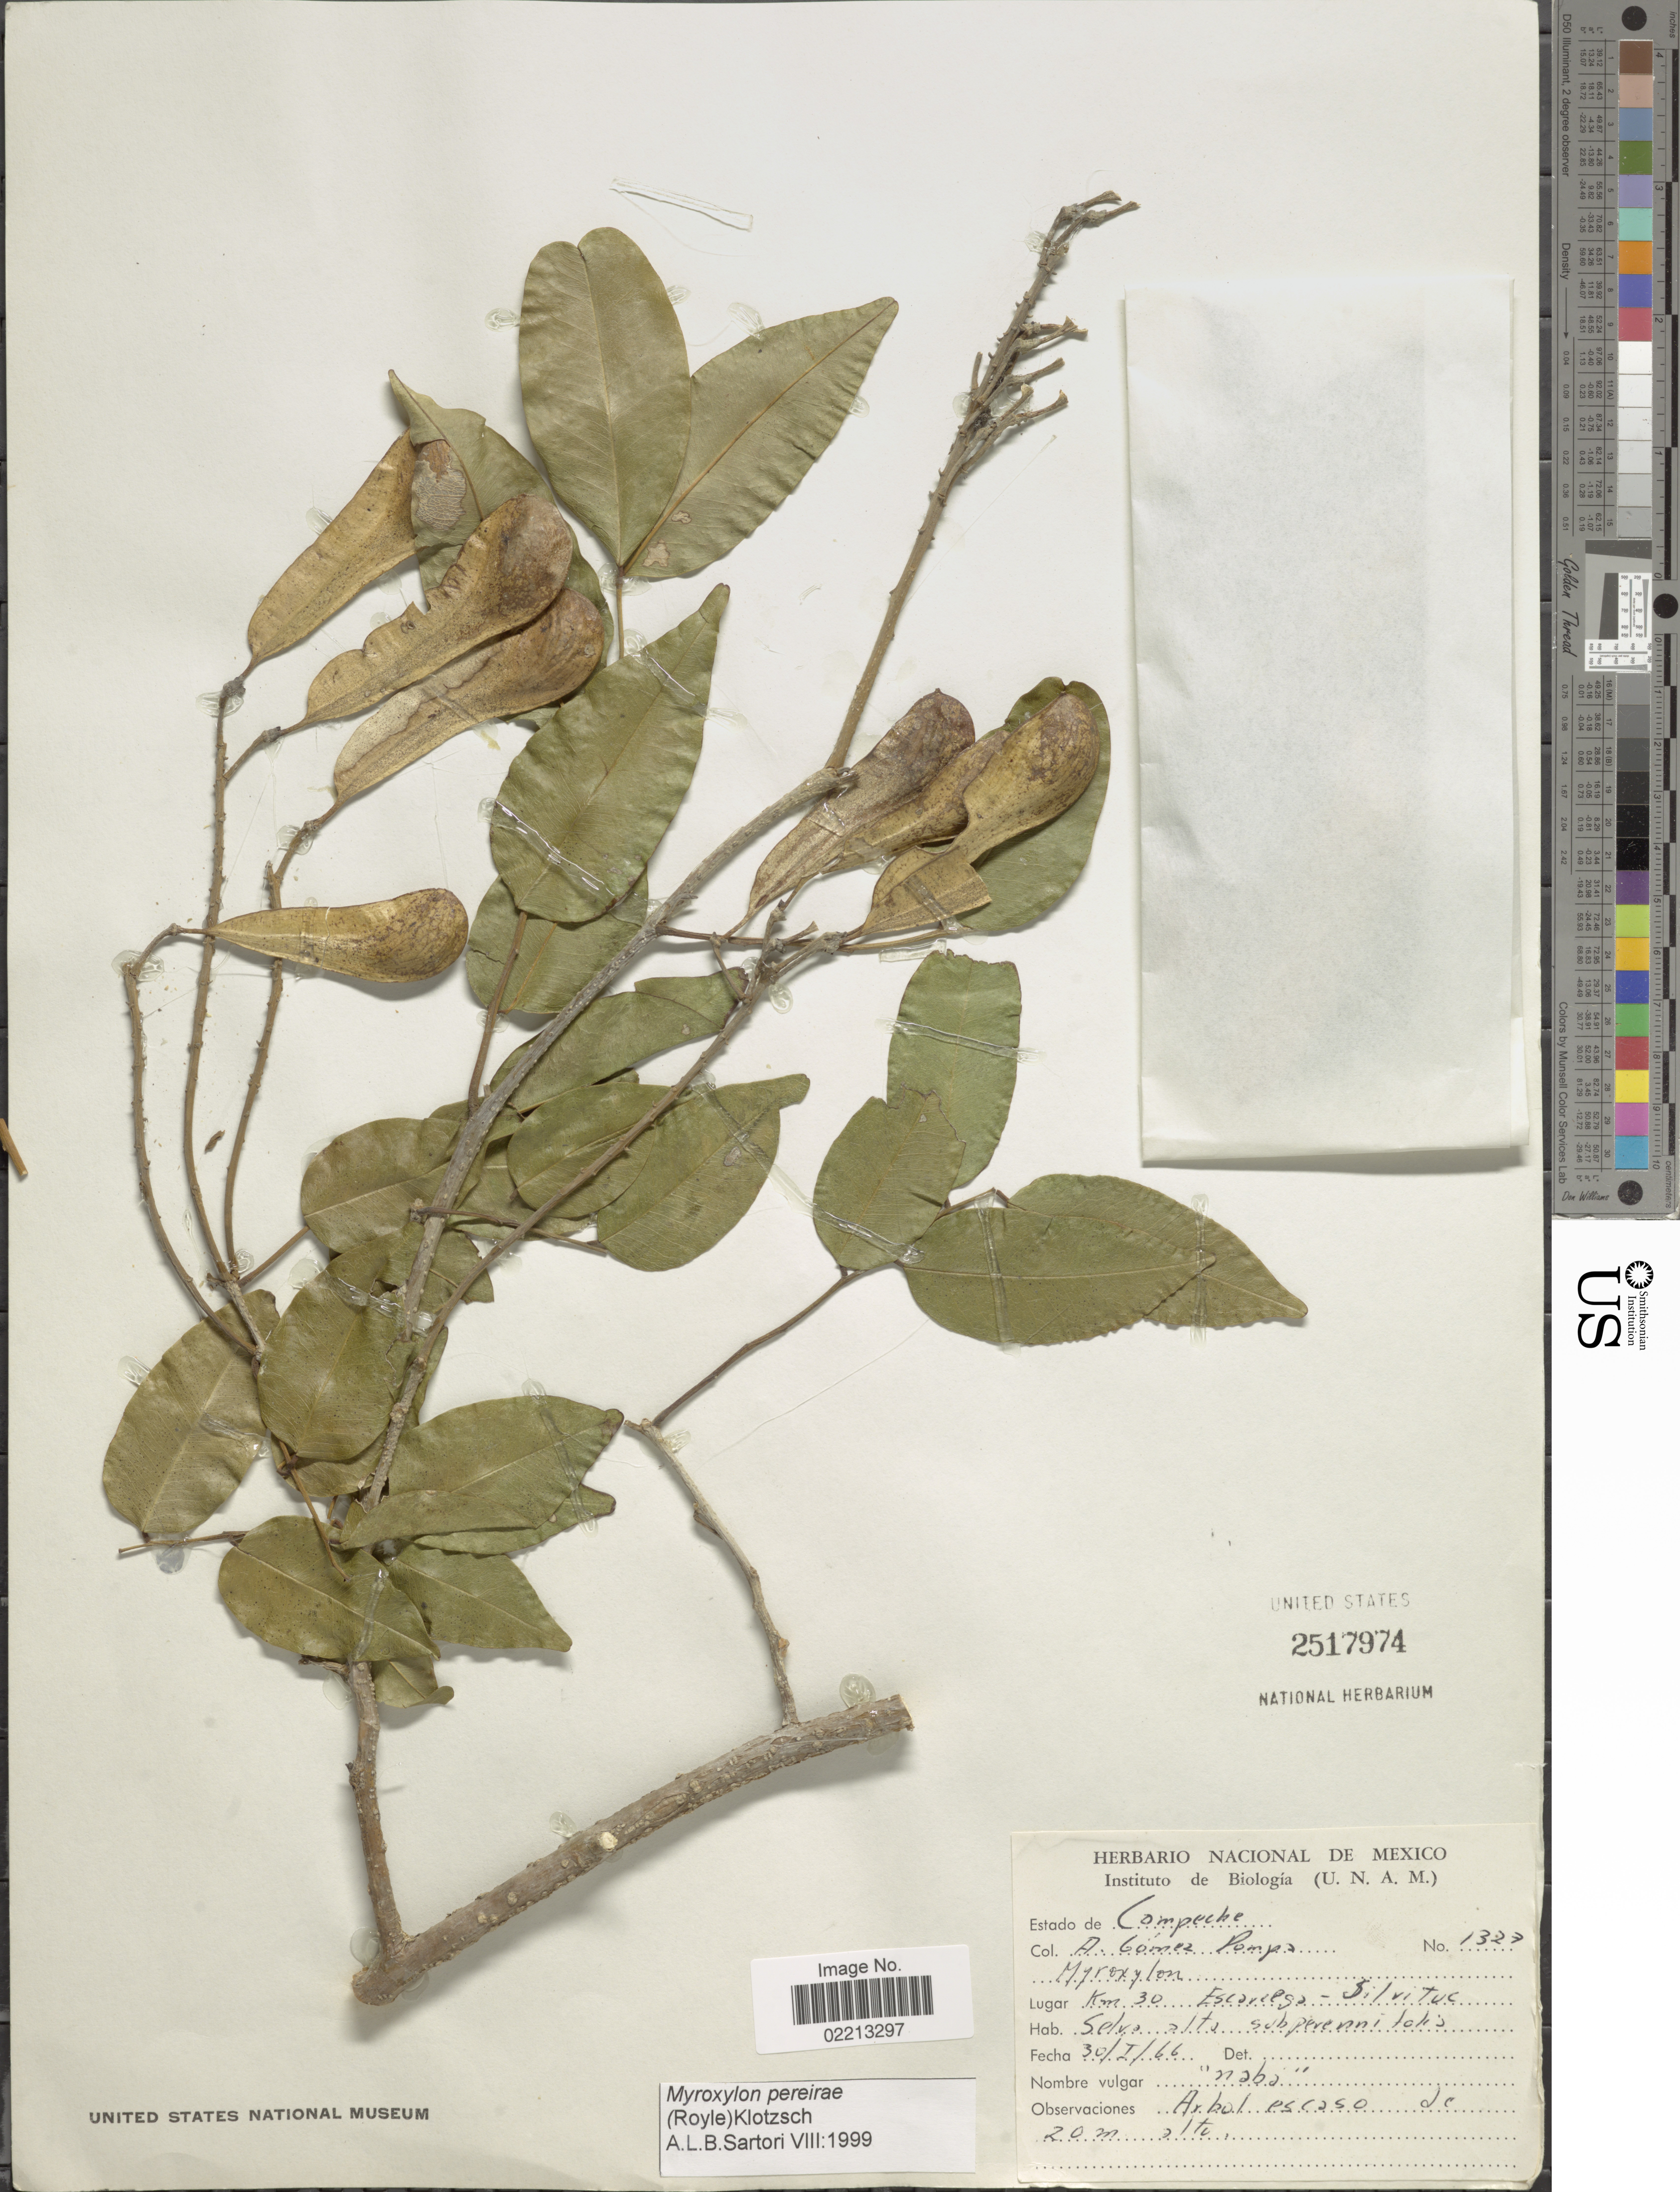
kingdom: Plantae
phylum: Tracheophyta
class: Magnoliopsida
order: Fabales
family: Fabaceae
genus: Myroxylon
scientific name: Myroxylon pereirae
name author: (Royle) Klotzsch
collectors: A. Gómez Pompa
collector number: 1327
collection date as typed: Transcribed d/m/y: 30/1/66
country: Mexico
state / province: Campeche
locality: Km 30 Escárcega - Silvituc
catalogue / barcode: US 2517974